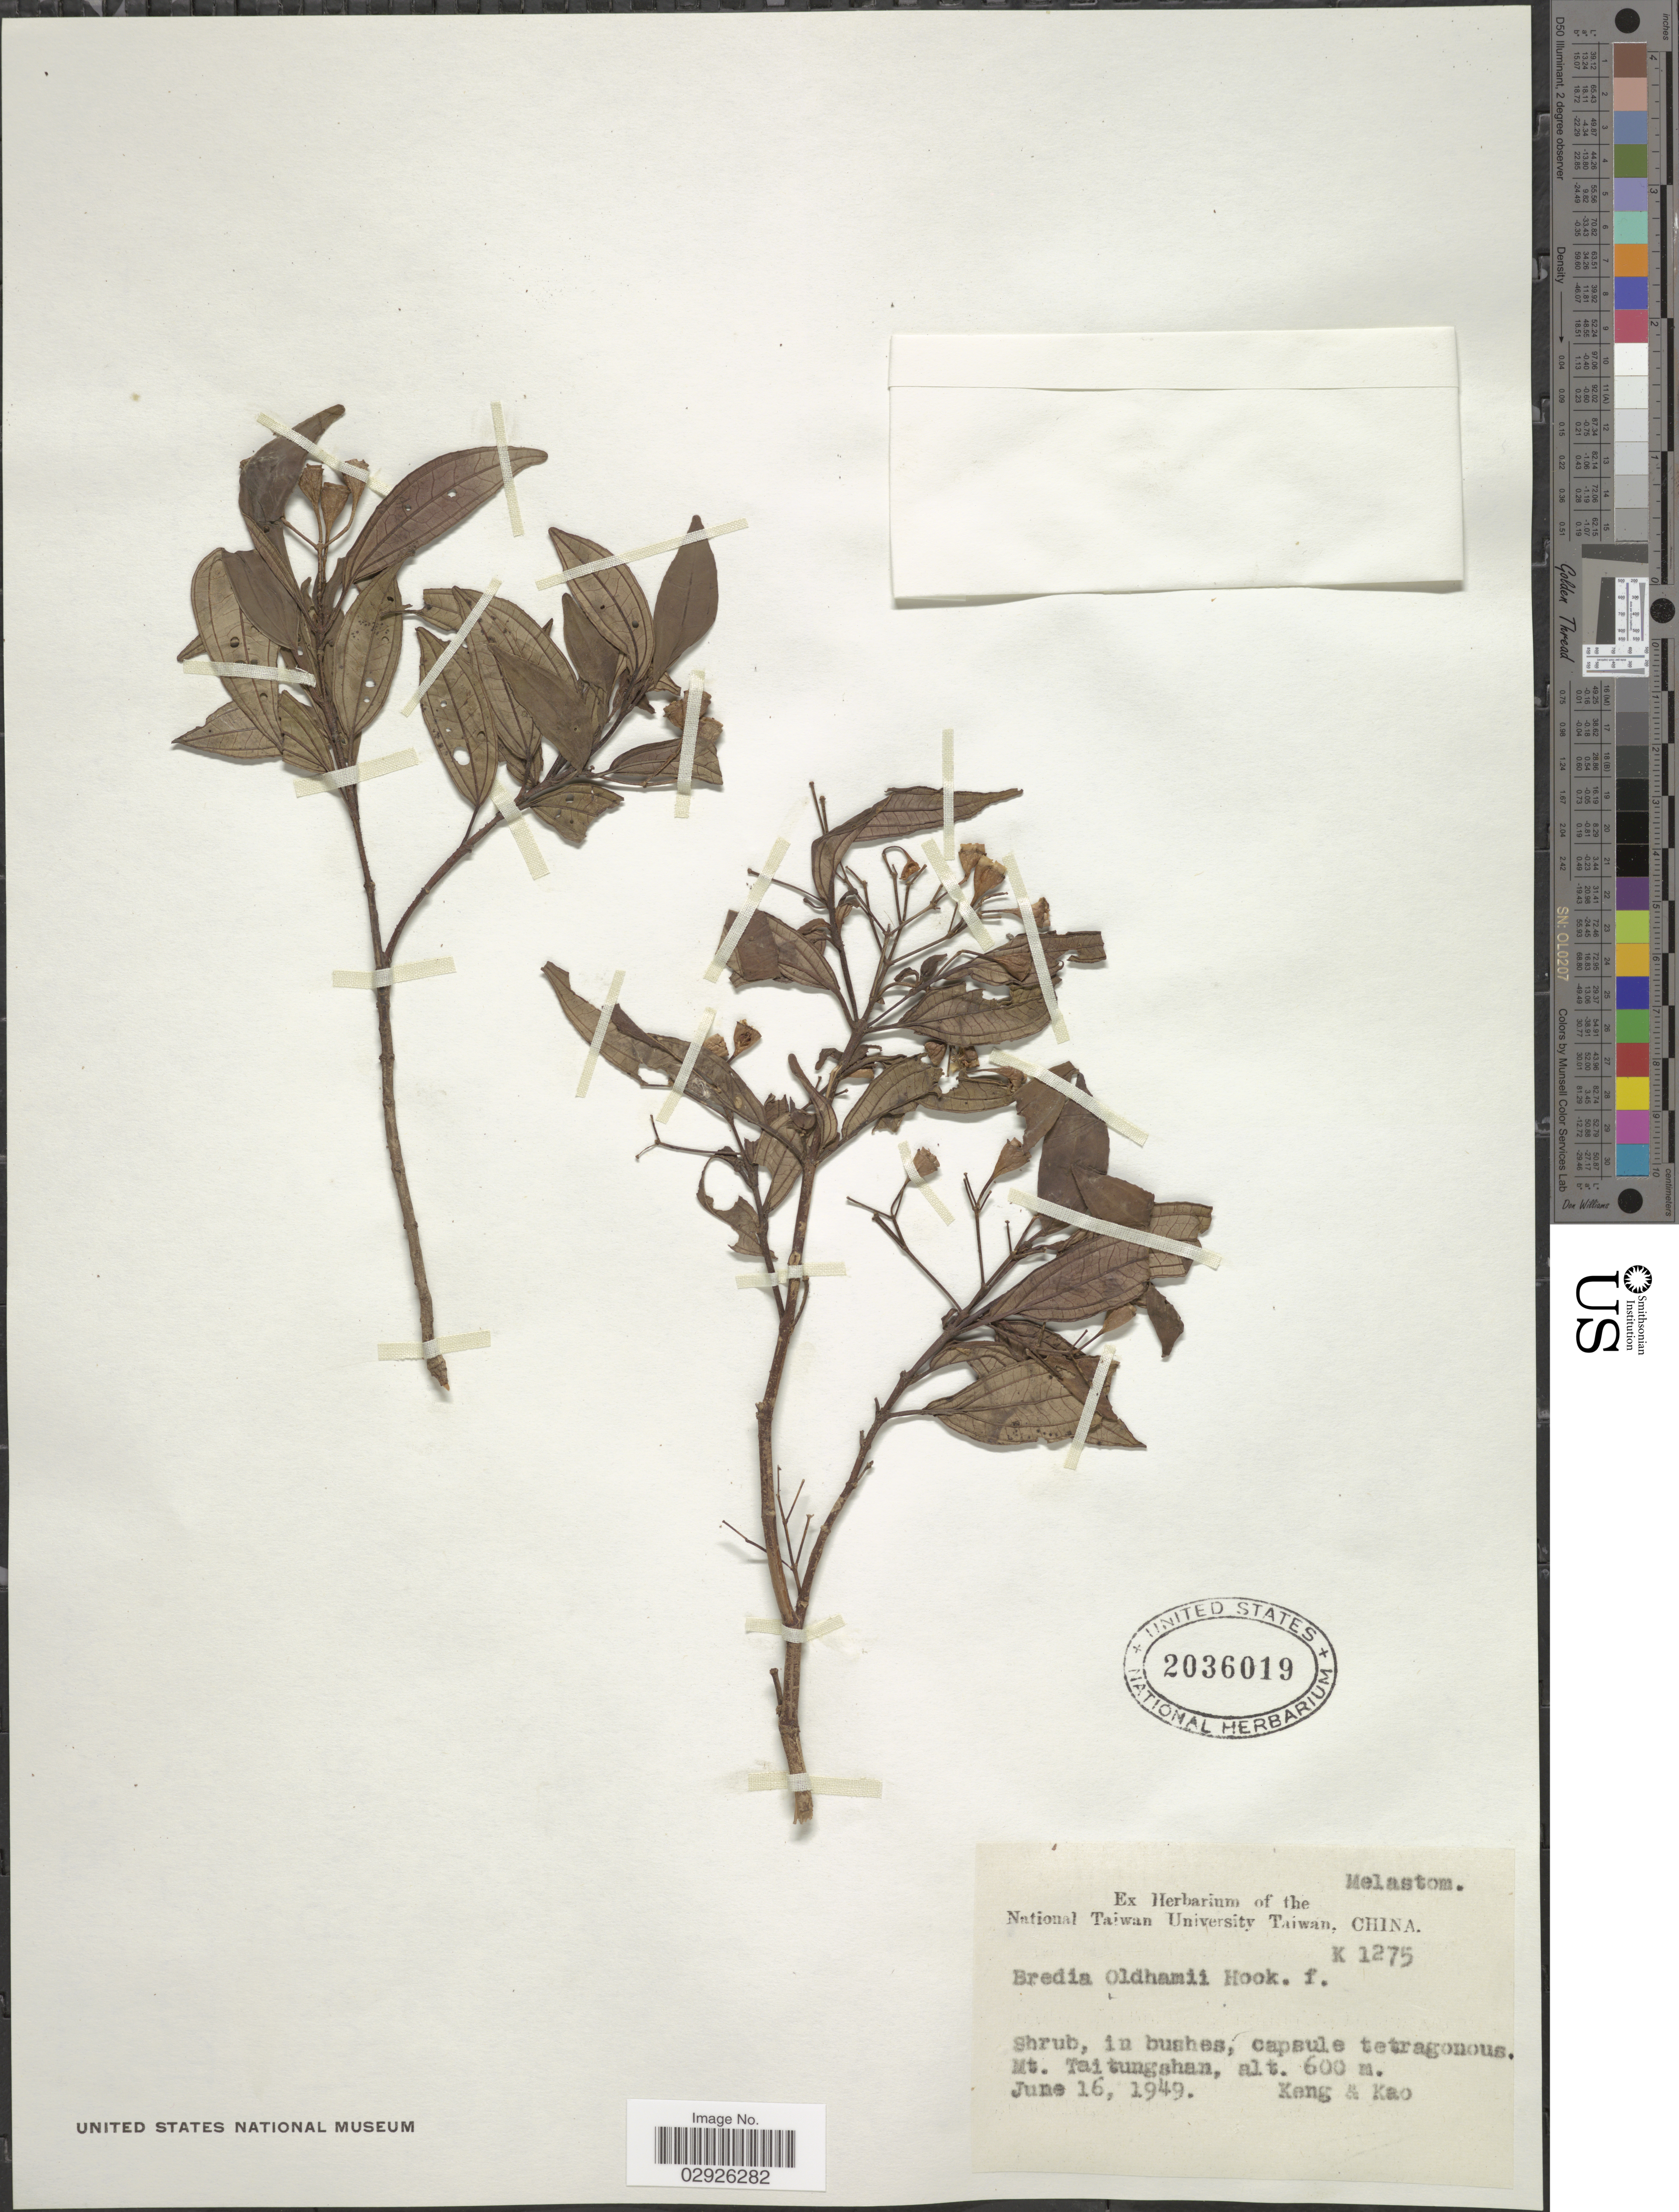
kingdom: Plantae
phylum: Tracheophyta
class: Magnoliopsida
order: Myrtales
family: Melastomataceae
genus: Bredia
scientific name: Bredia oldhamii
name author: Hook. f.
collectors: -- Keng & -. Kao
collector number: K1275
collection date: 1949-06-16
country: China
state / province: Hong Kong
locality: Mt. Taitungshan.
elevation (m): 600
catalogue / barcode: US 2036019